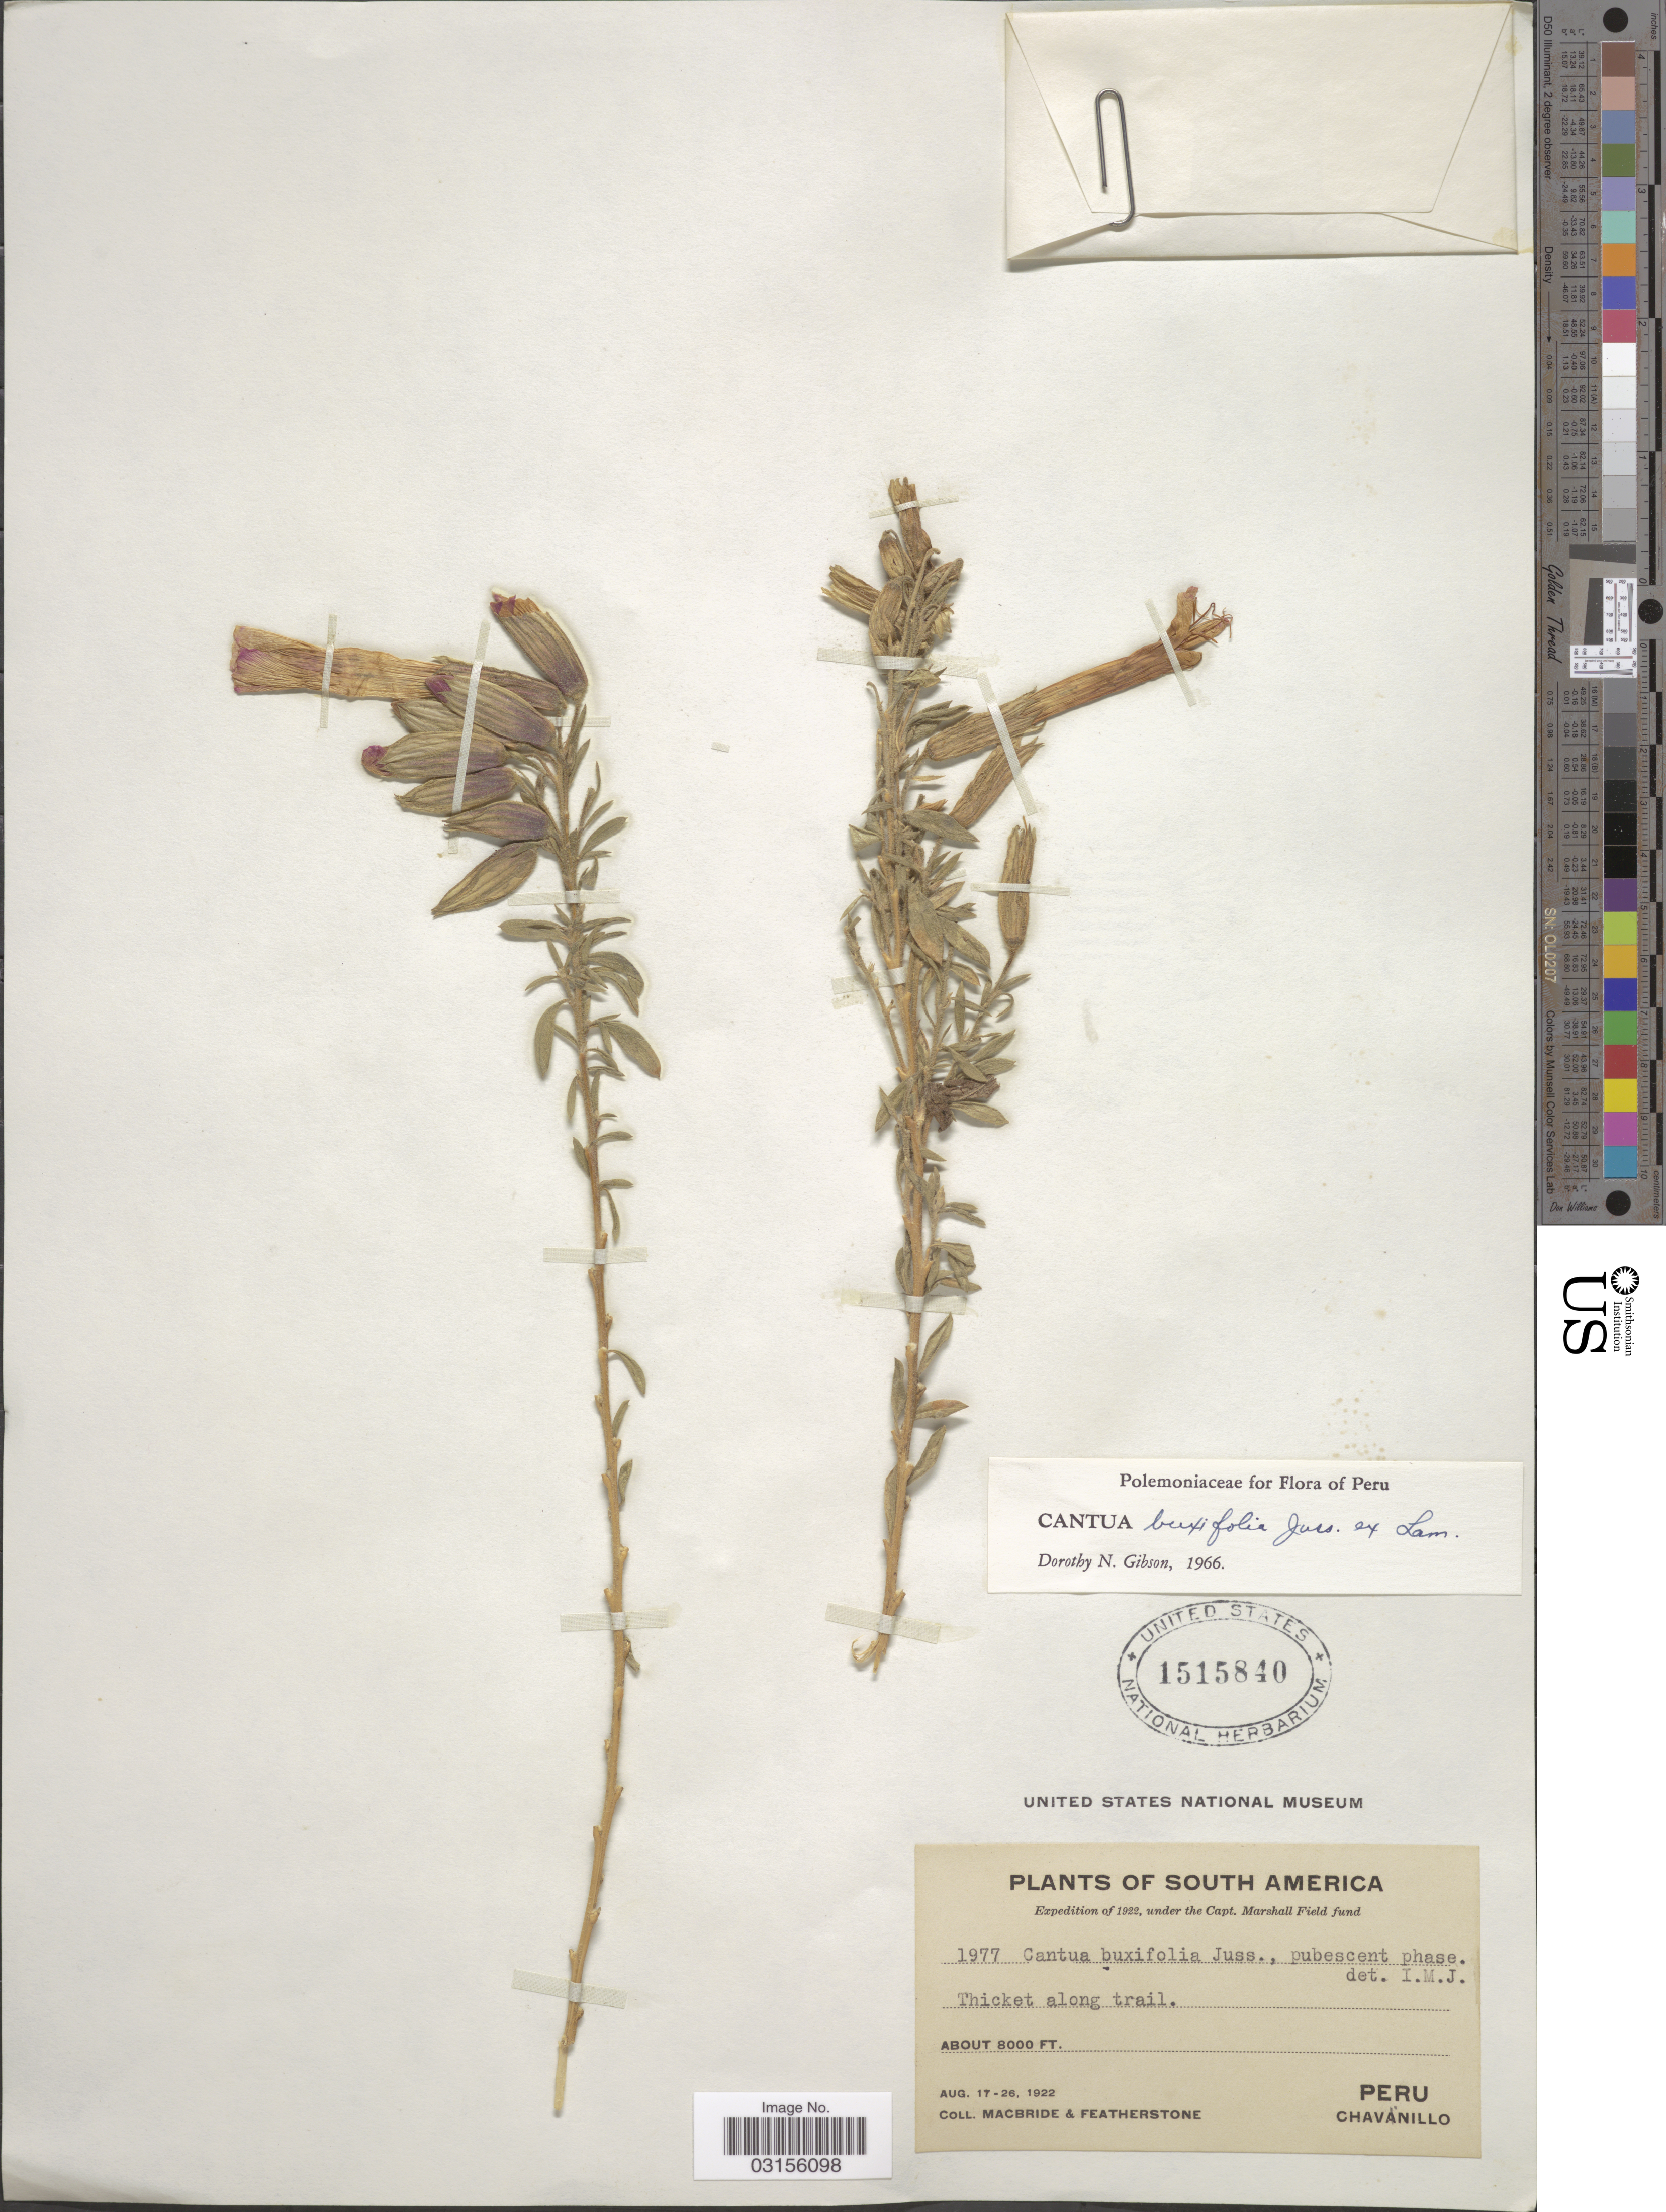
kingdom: Plantae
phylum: Tracheophyta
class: Magnoliopsida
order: Ericales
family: Polemoniaceae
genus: Cantua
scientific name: Cantua buxifolia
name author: Juss. ex Lam.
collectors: Macbride, -- & -. Featherstone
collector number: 1977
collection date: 1922-08-17/1922-08-26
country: Peru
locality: Chavanillo.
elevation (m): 2438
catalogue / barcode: US 1515840